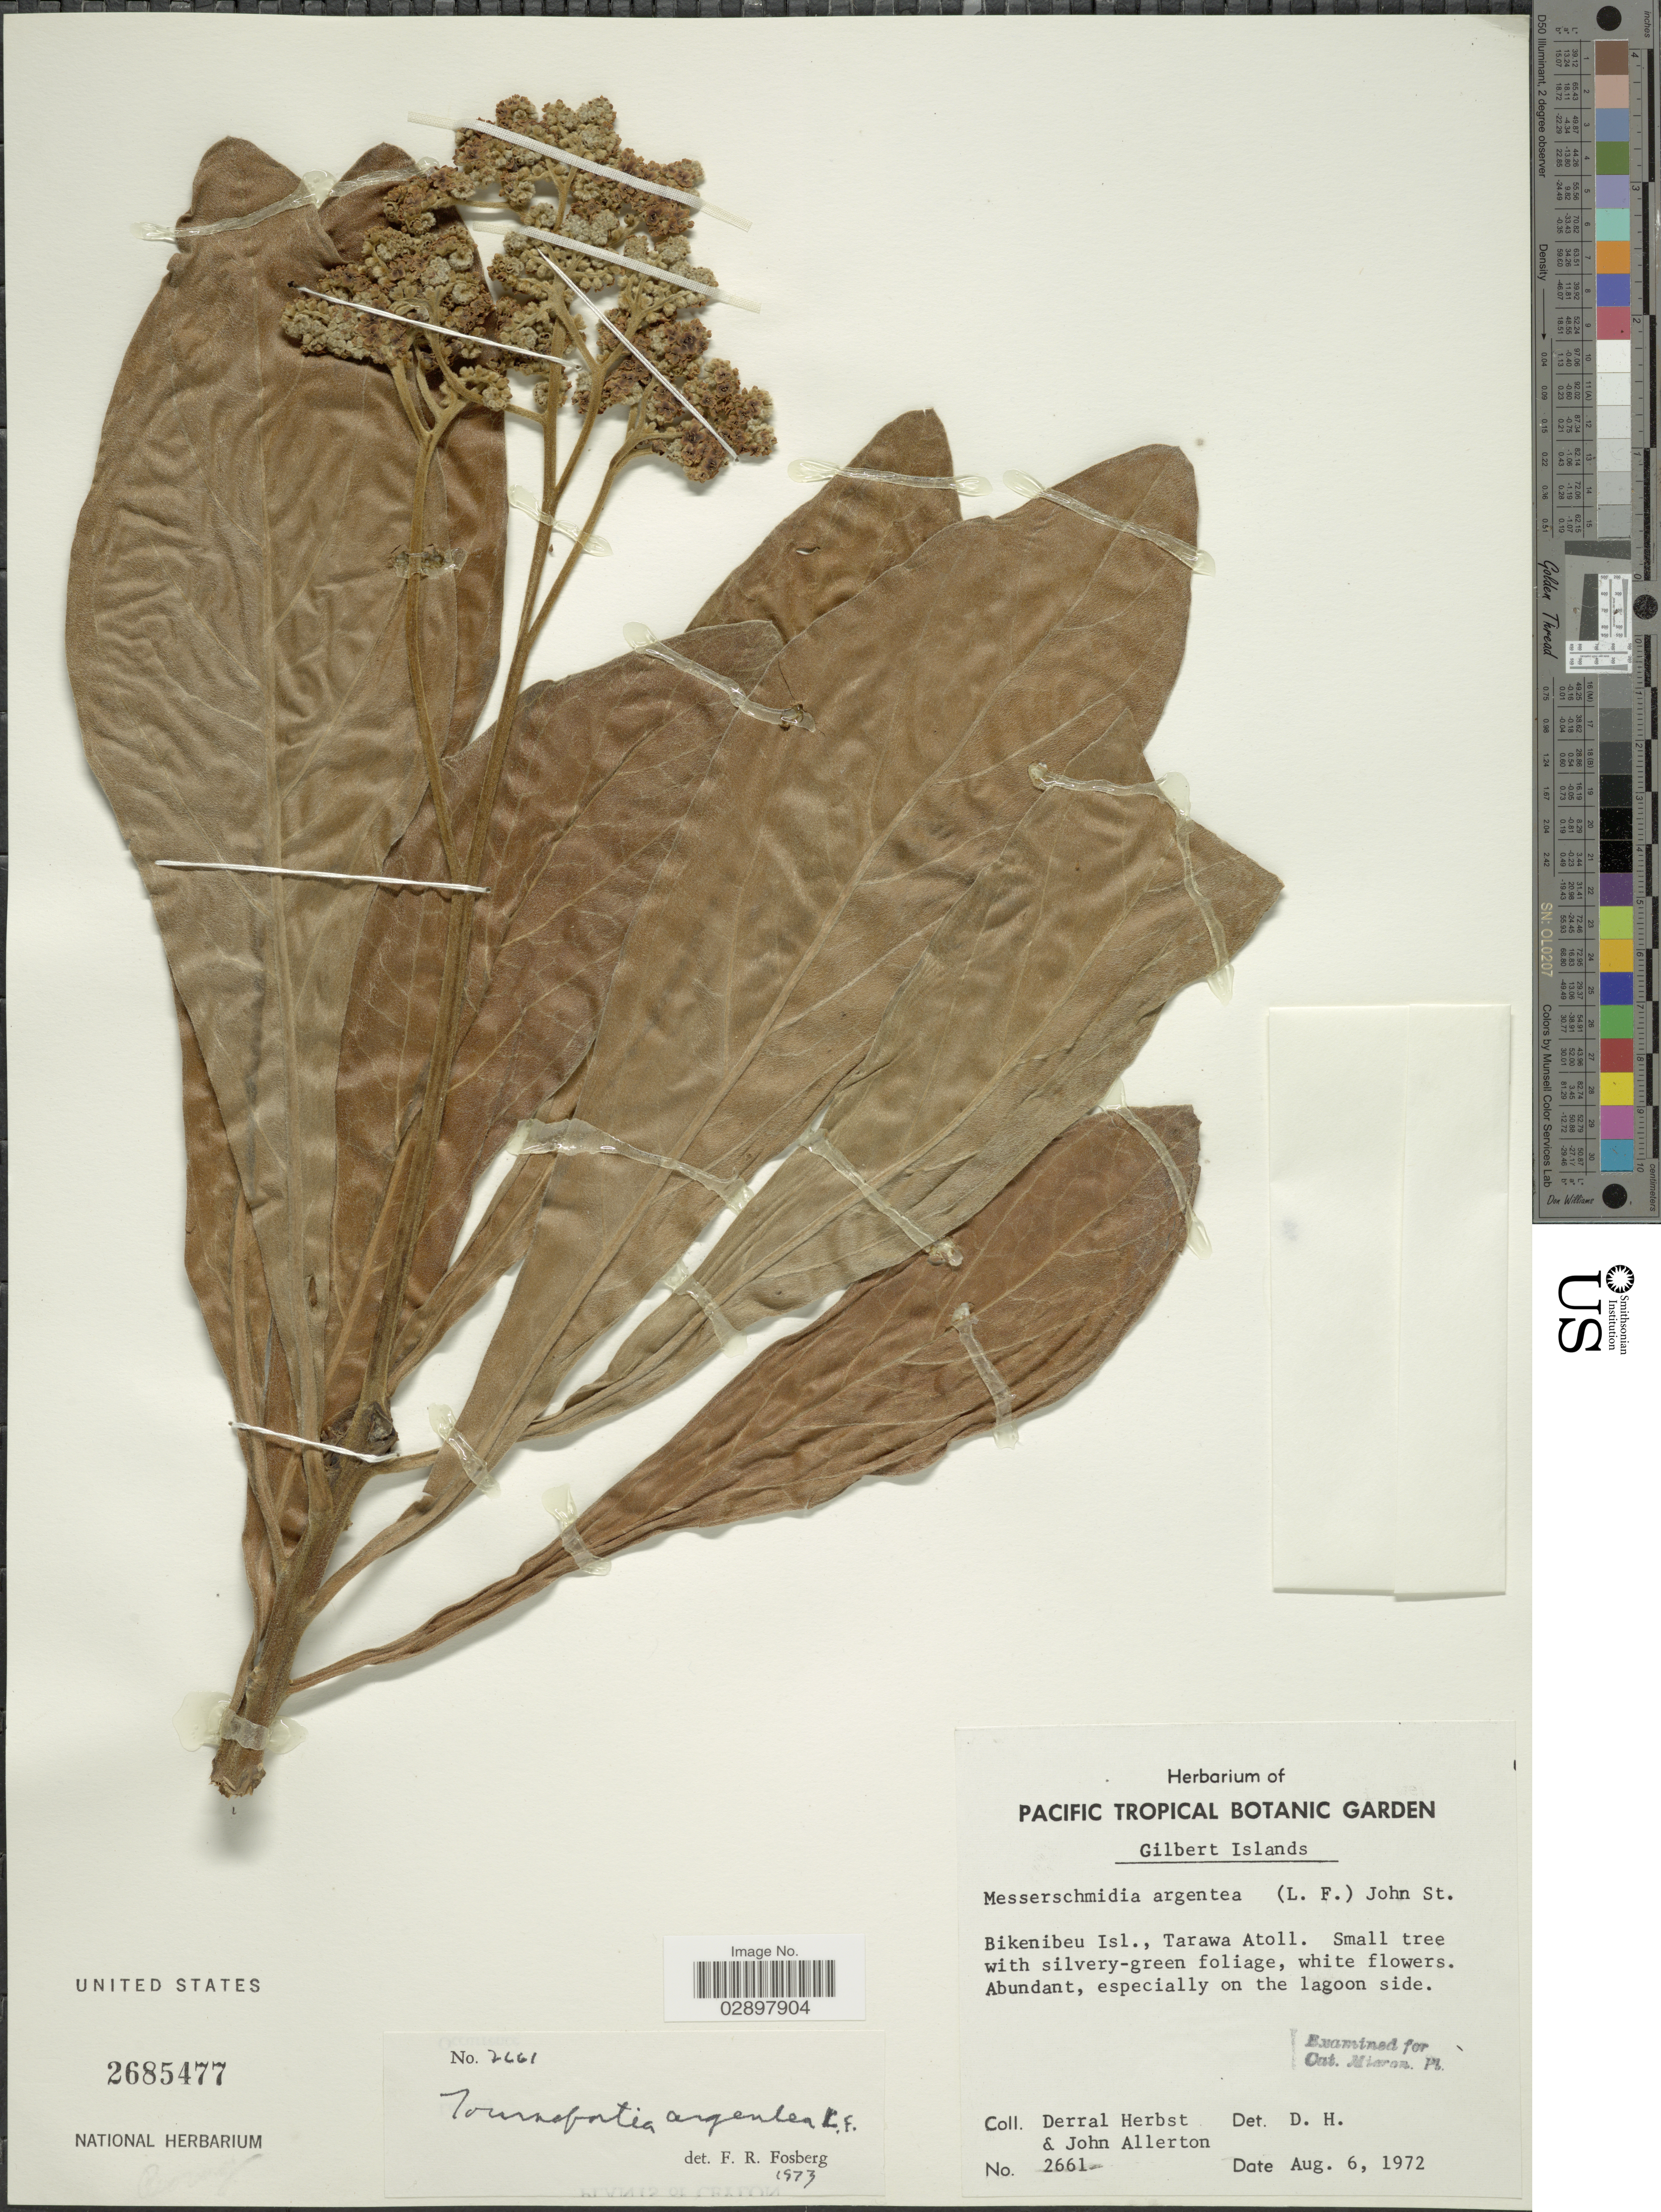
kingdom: Plantae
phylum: Tracheophyta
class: Magnoliopsida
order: Boraginales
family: Heliotropiaceae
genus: Heliotropium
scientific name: Heliotropium arboreum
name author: (Blanco) Mabberley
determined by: Wagner, W. L., (BOT), Smithsonian Institution - National Museum of Natural History (UNITED STATES)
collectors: D. R. Herbst & J. Allerton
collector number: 2661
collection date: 1972-08-06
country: Kiribati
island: Tarawa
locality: Gilbert Islands. Bikenibeu Isl., Tarawa Atoll.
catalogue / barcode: US 2685477